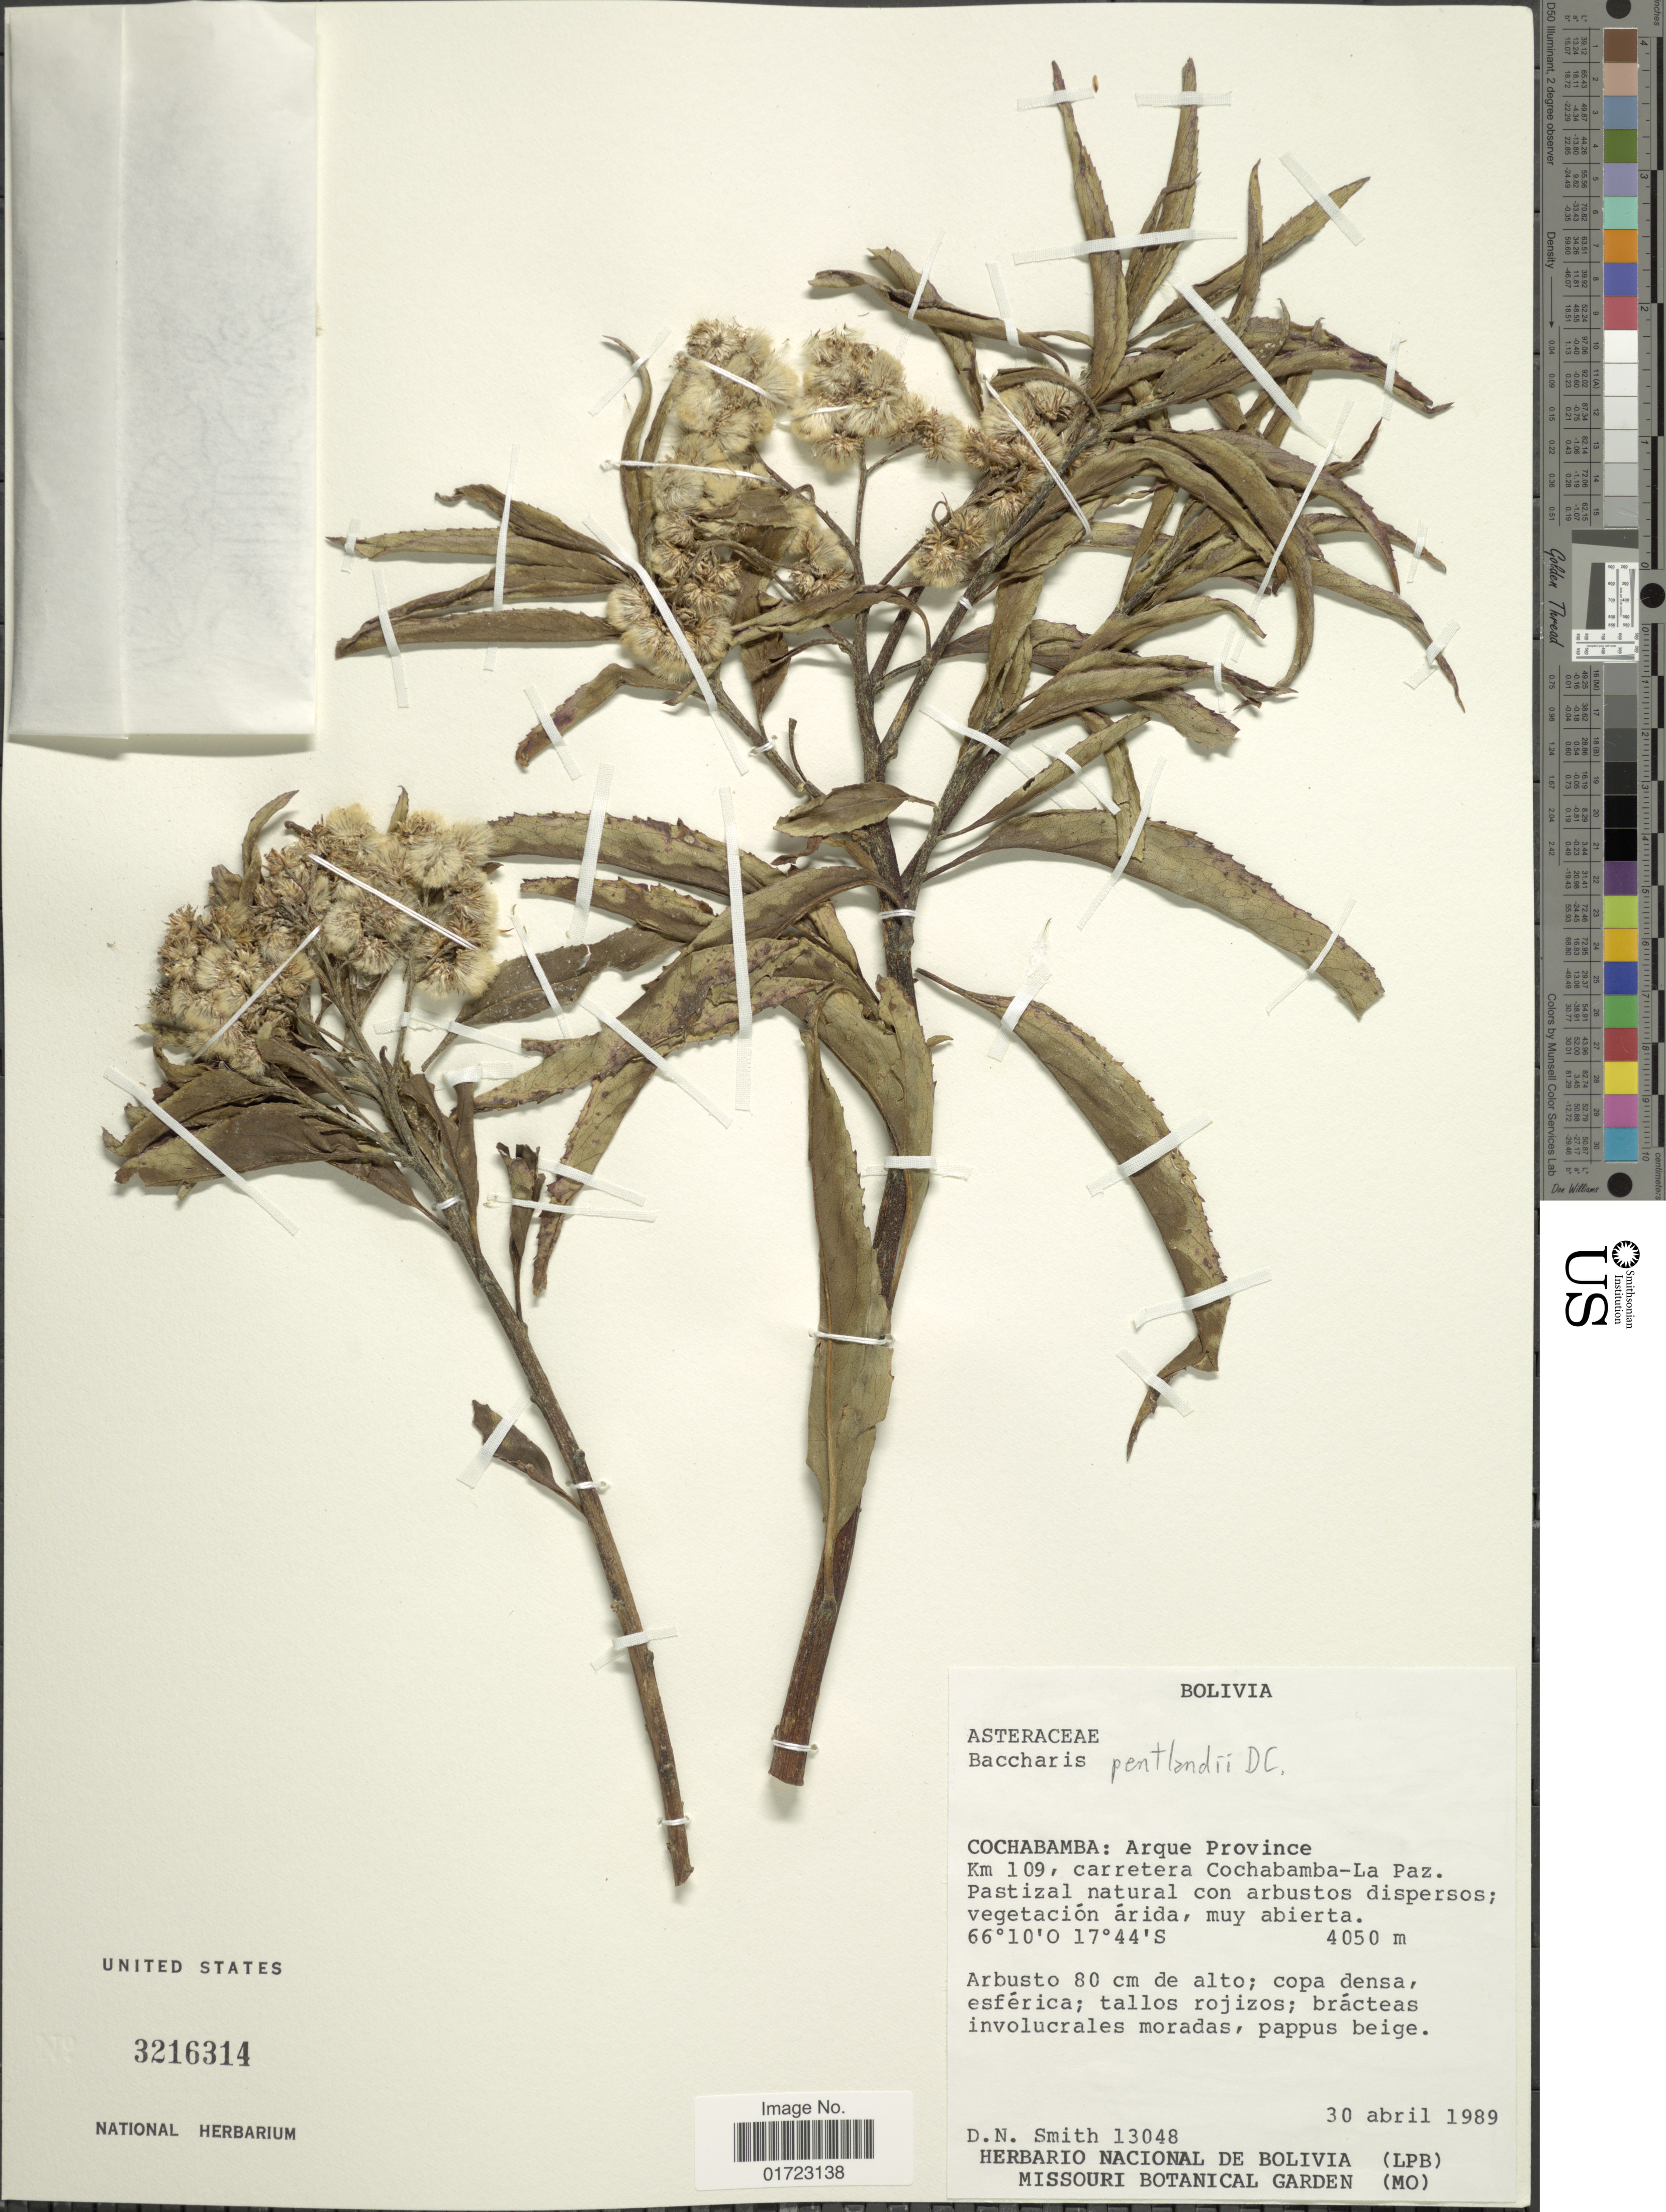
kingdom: Plantae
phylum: Tracheophyta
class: Magnoliopsida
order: Asterales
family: Asteraceae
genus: Baccharis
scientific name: Baccharis pentlandii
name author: DC.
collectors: D. Smith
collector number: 13048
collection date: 1989-04-30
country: Bolivia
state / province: Cochabamba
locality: Arque Province. Km 109, carretera Cochabamba-La Paz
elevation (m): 4050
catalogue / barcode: US 3216314